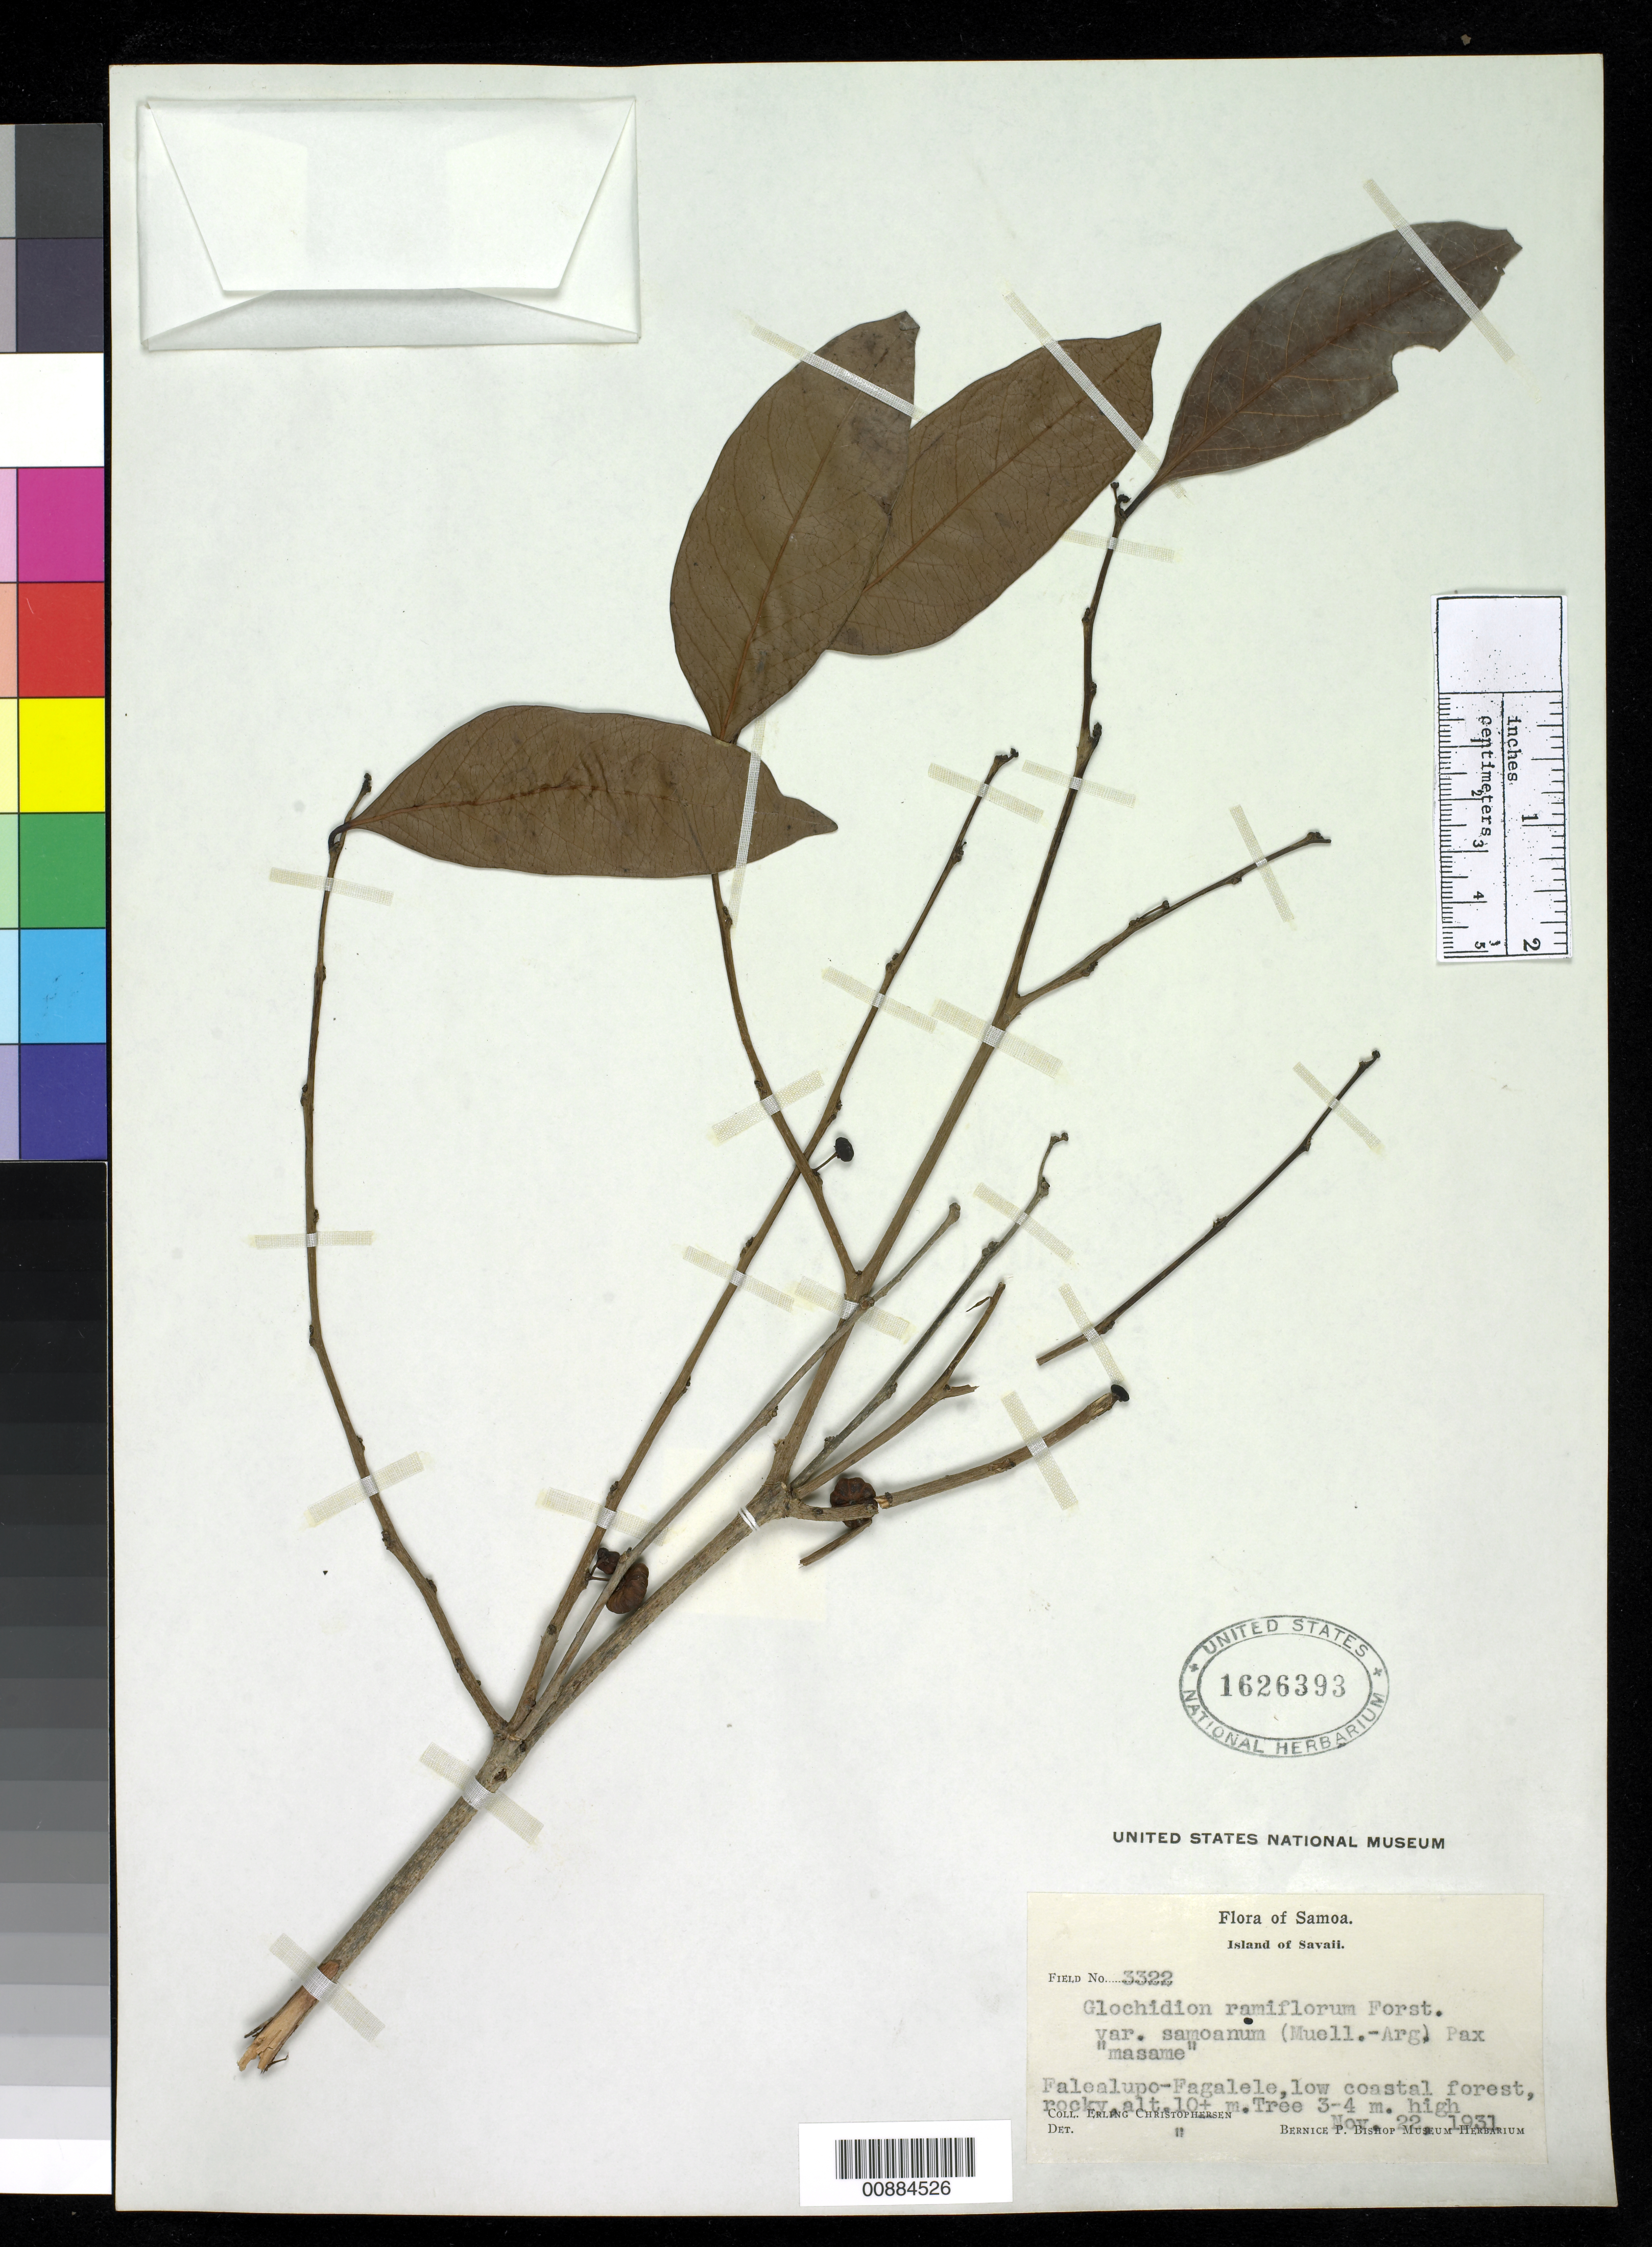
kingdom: Plantae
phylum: Tracheophyta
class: Magnoliopsida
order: Malpighiales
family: Phyllanthaceae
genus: Phyllanthus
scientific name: Phyllanthus samoanus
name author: (Müll. Arg.) W.L. Wagner & Lorence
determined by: Wagner, W. L., (BOT), Smithsonian Institution - National Museum of Natural History (UNITED STATES)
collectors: E. Christophersen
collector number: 3322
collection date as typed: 22 Nov 1931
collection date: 1931-11-22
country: Samoa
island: Savai'i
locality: Falealupo-Fagalele.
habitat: low coastal forest, rocky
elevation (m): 10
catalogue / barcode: US 1626393